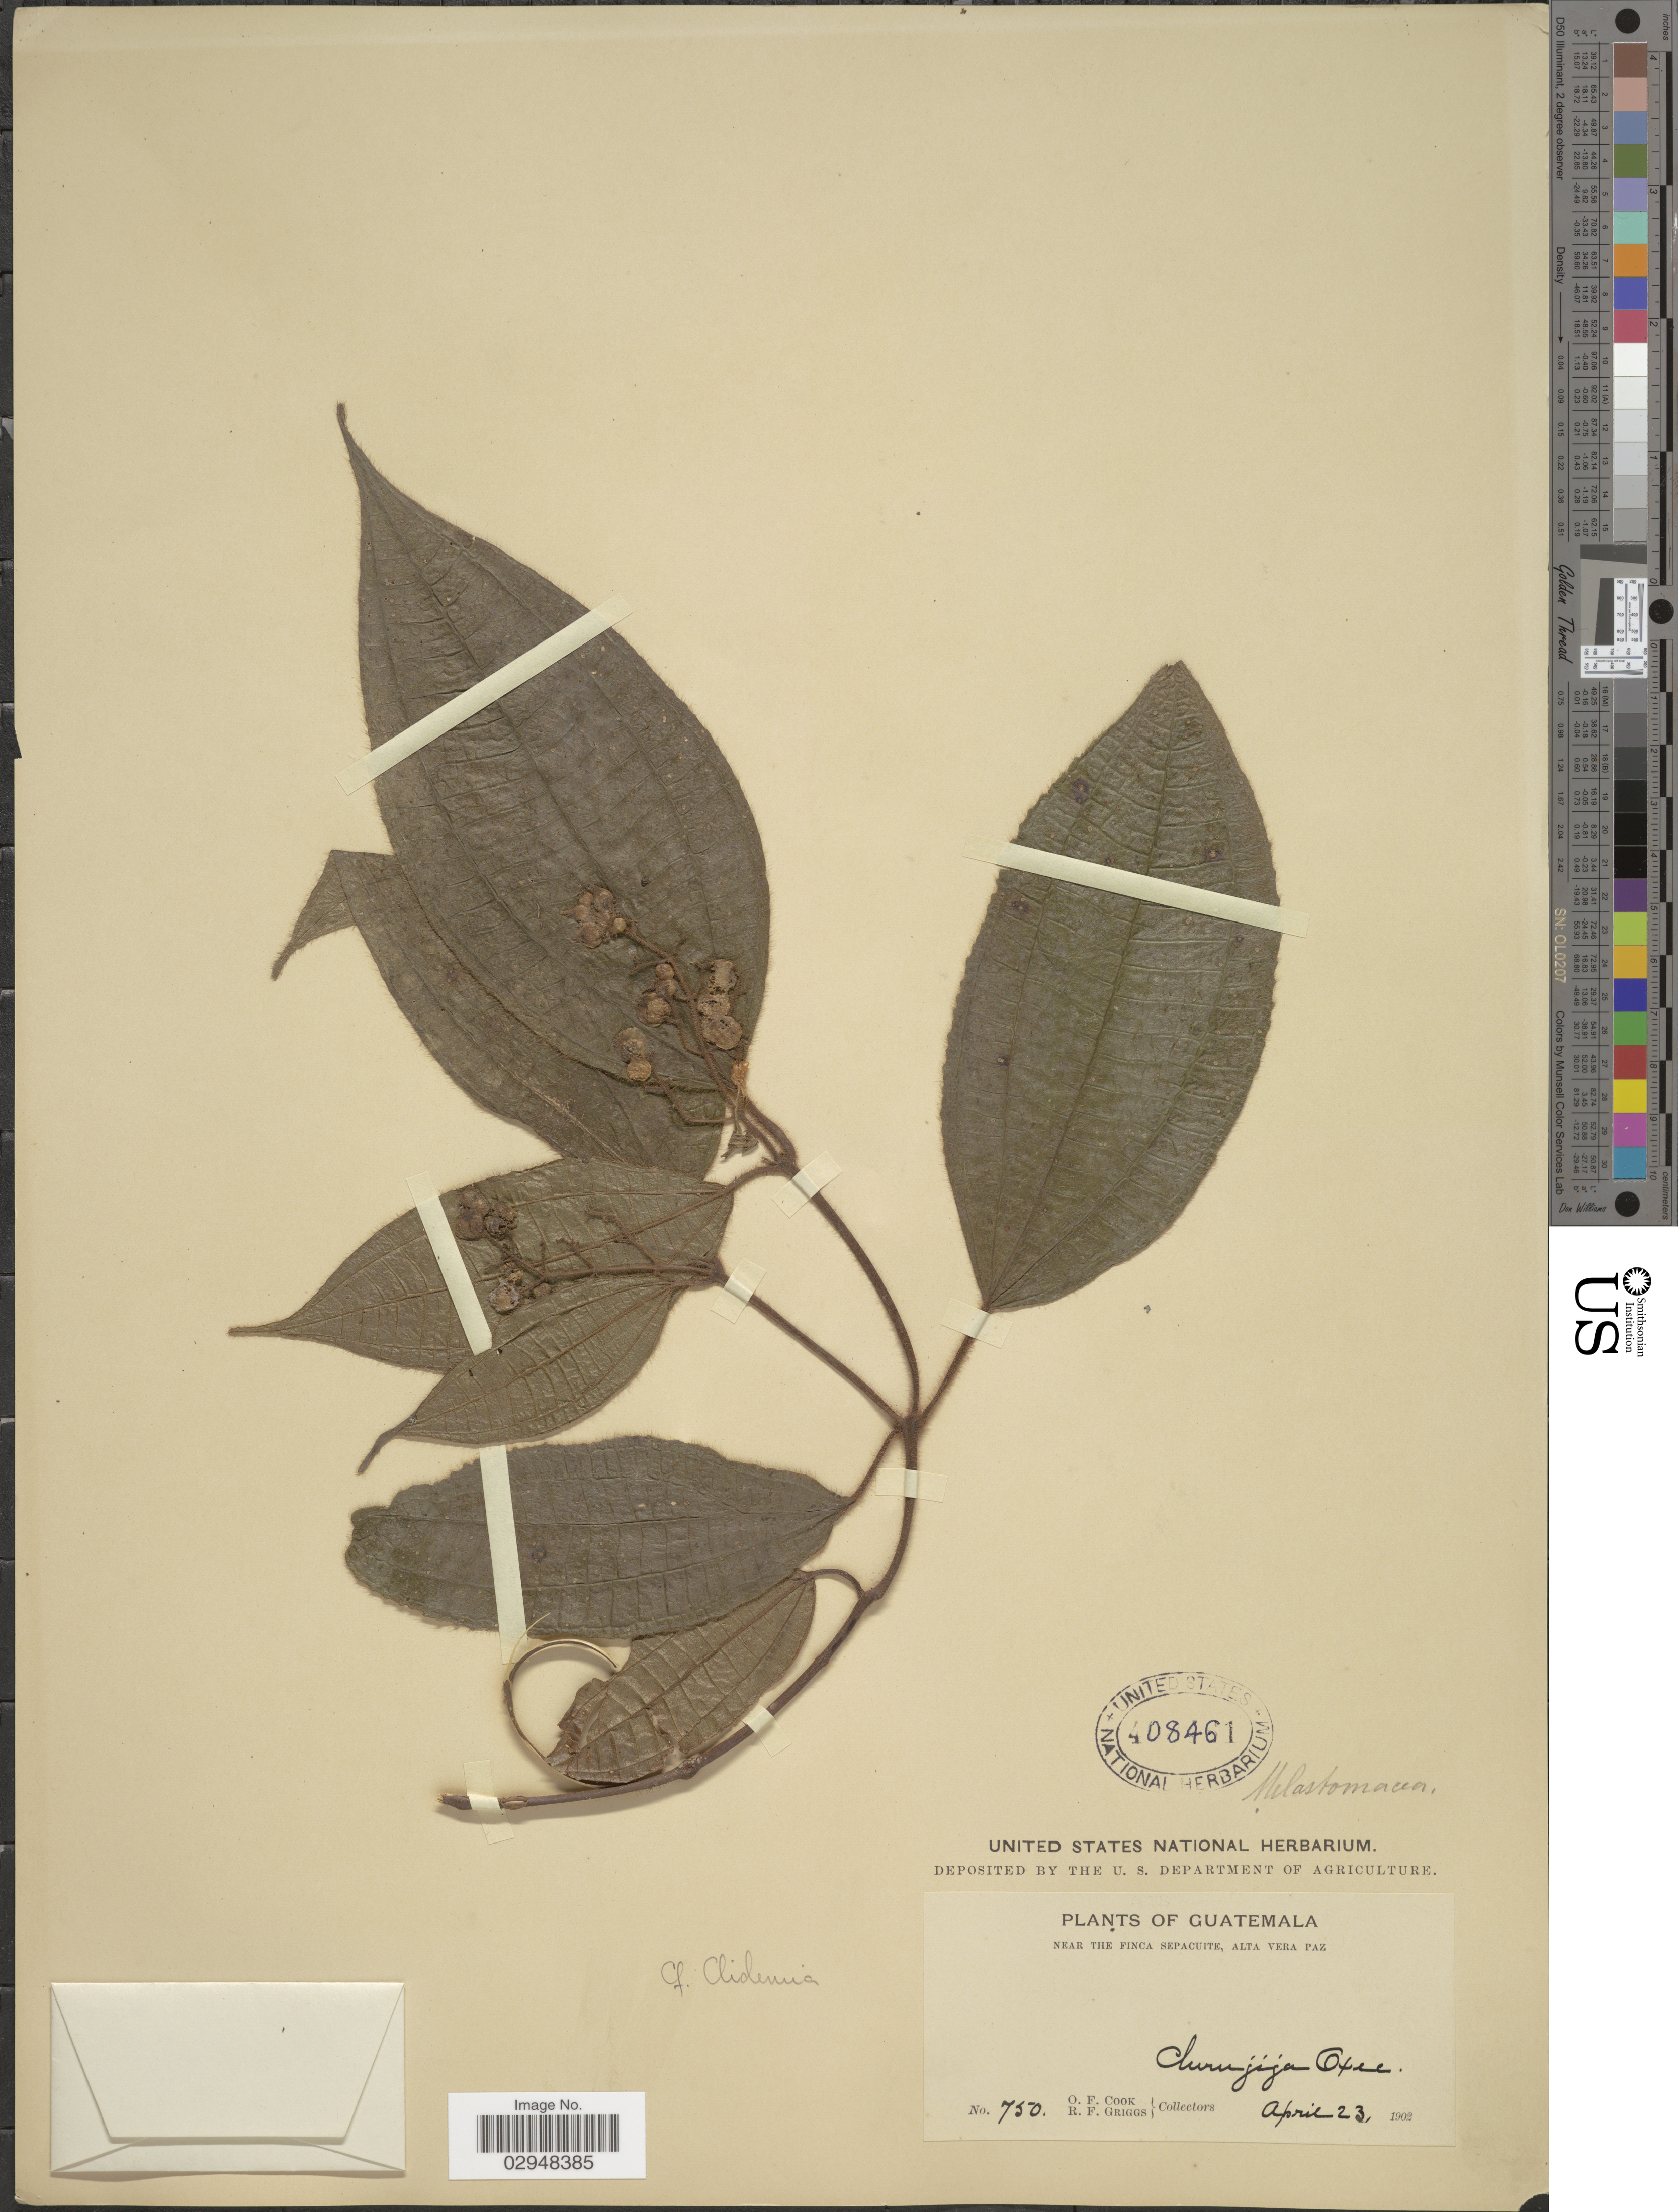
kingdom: Plantae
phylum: Tracheophyta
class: Magnoliopsida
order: Myrtales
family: Melastomataceae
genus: Clidemia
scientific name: Clidemia sp.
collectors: O. F. Cook & R. F. Griggs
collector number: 750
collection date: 1902-04-23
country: Guatemala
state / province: Alta Verapaz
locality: Near the Finca Sepacuite, Alta Vera Paz.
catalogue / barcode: US 408461